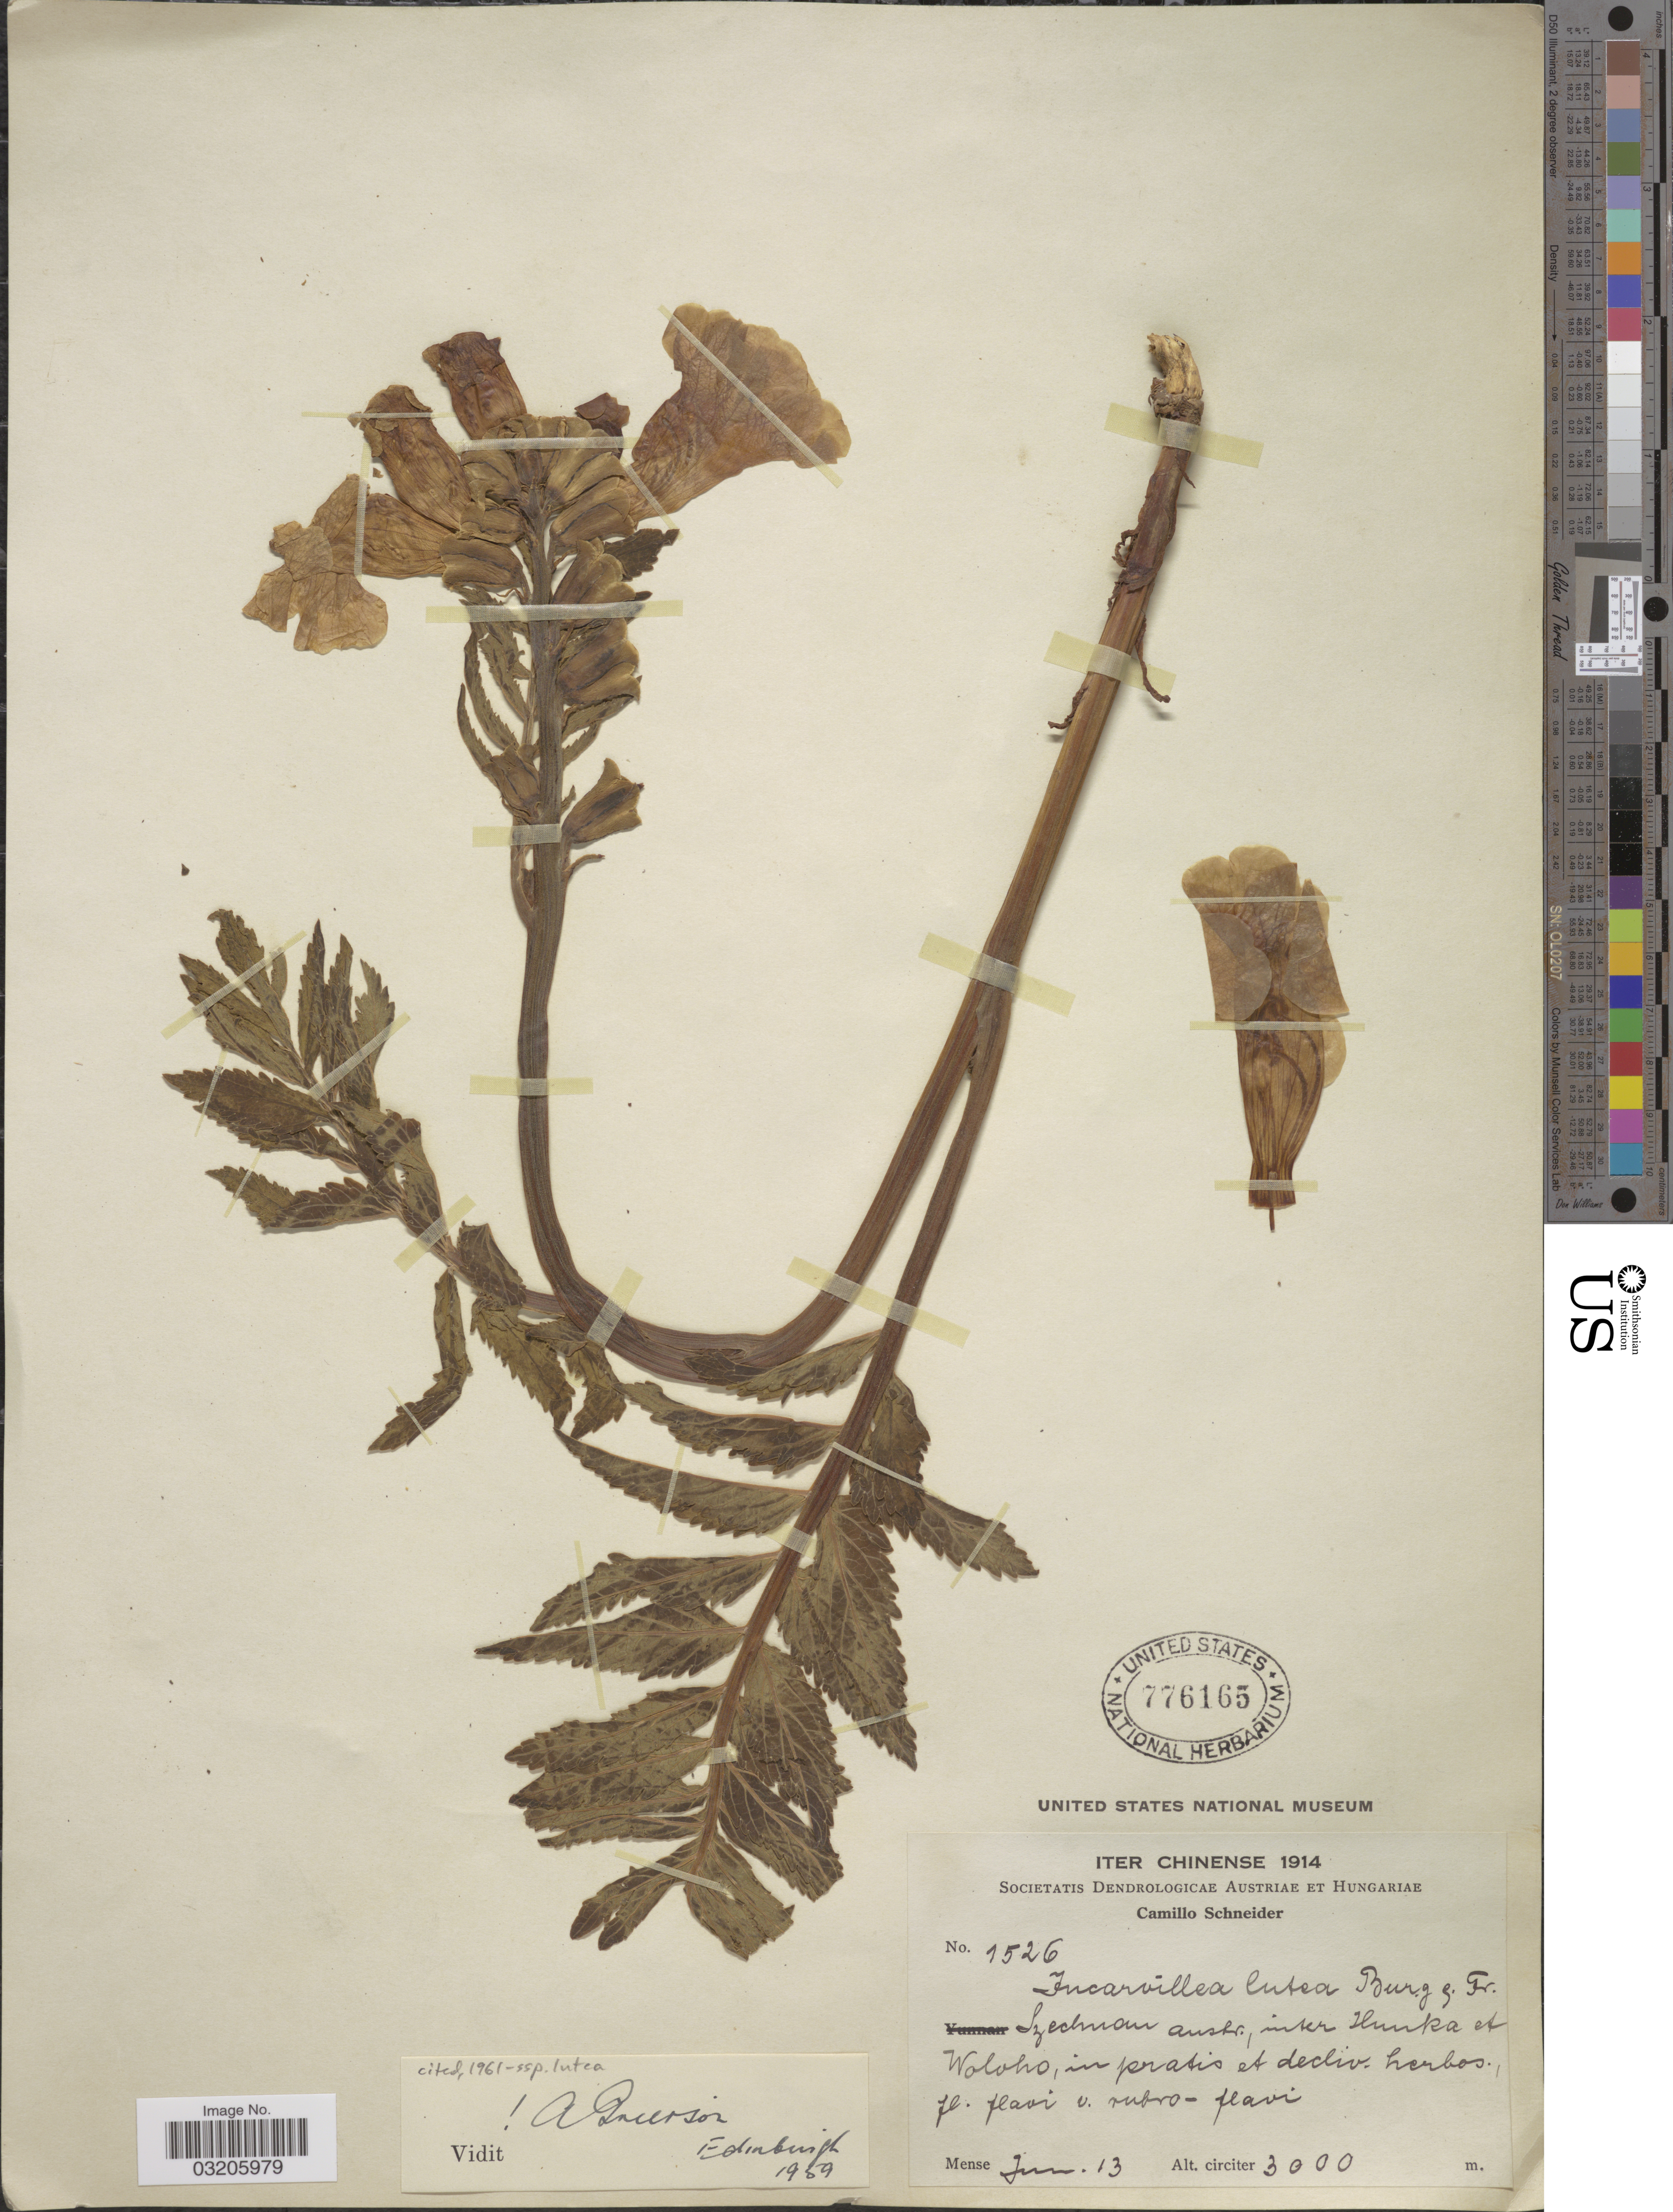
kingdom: Plantae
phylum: Tracheophyta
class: Magnoliopsida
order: Lamiales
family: Bignoniaceae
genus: Incarvillea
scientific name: Incarvillea lutea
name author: Bureau & Franch.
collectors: C. K. Schneider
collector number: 1526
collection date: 1914-06-13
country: China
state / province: Sichuan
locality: Szechuan austr., inter Hunka [interpreted] et Woloho.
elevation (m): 3000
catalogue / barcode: US 776165